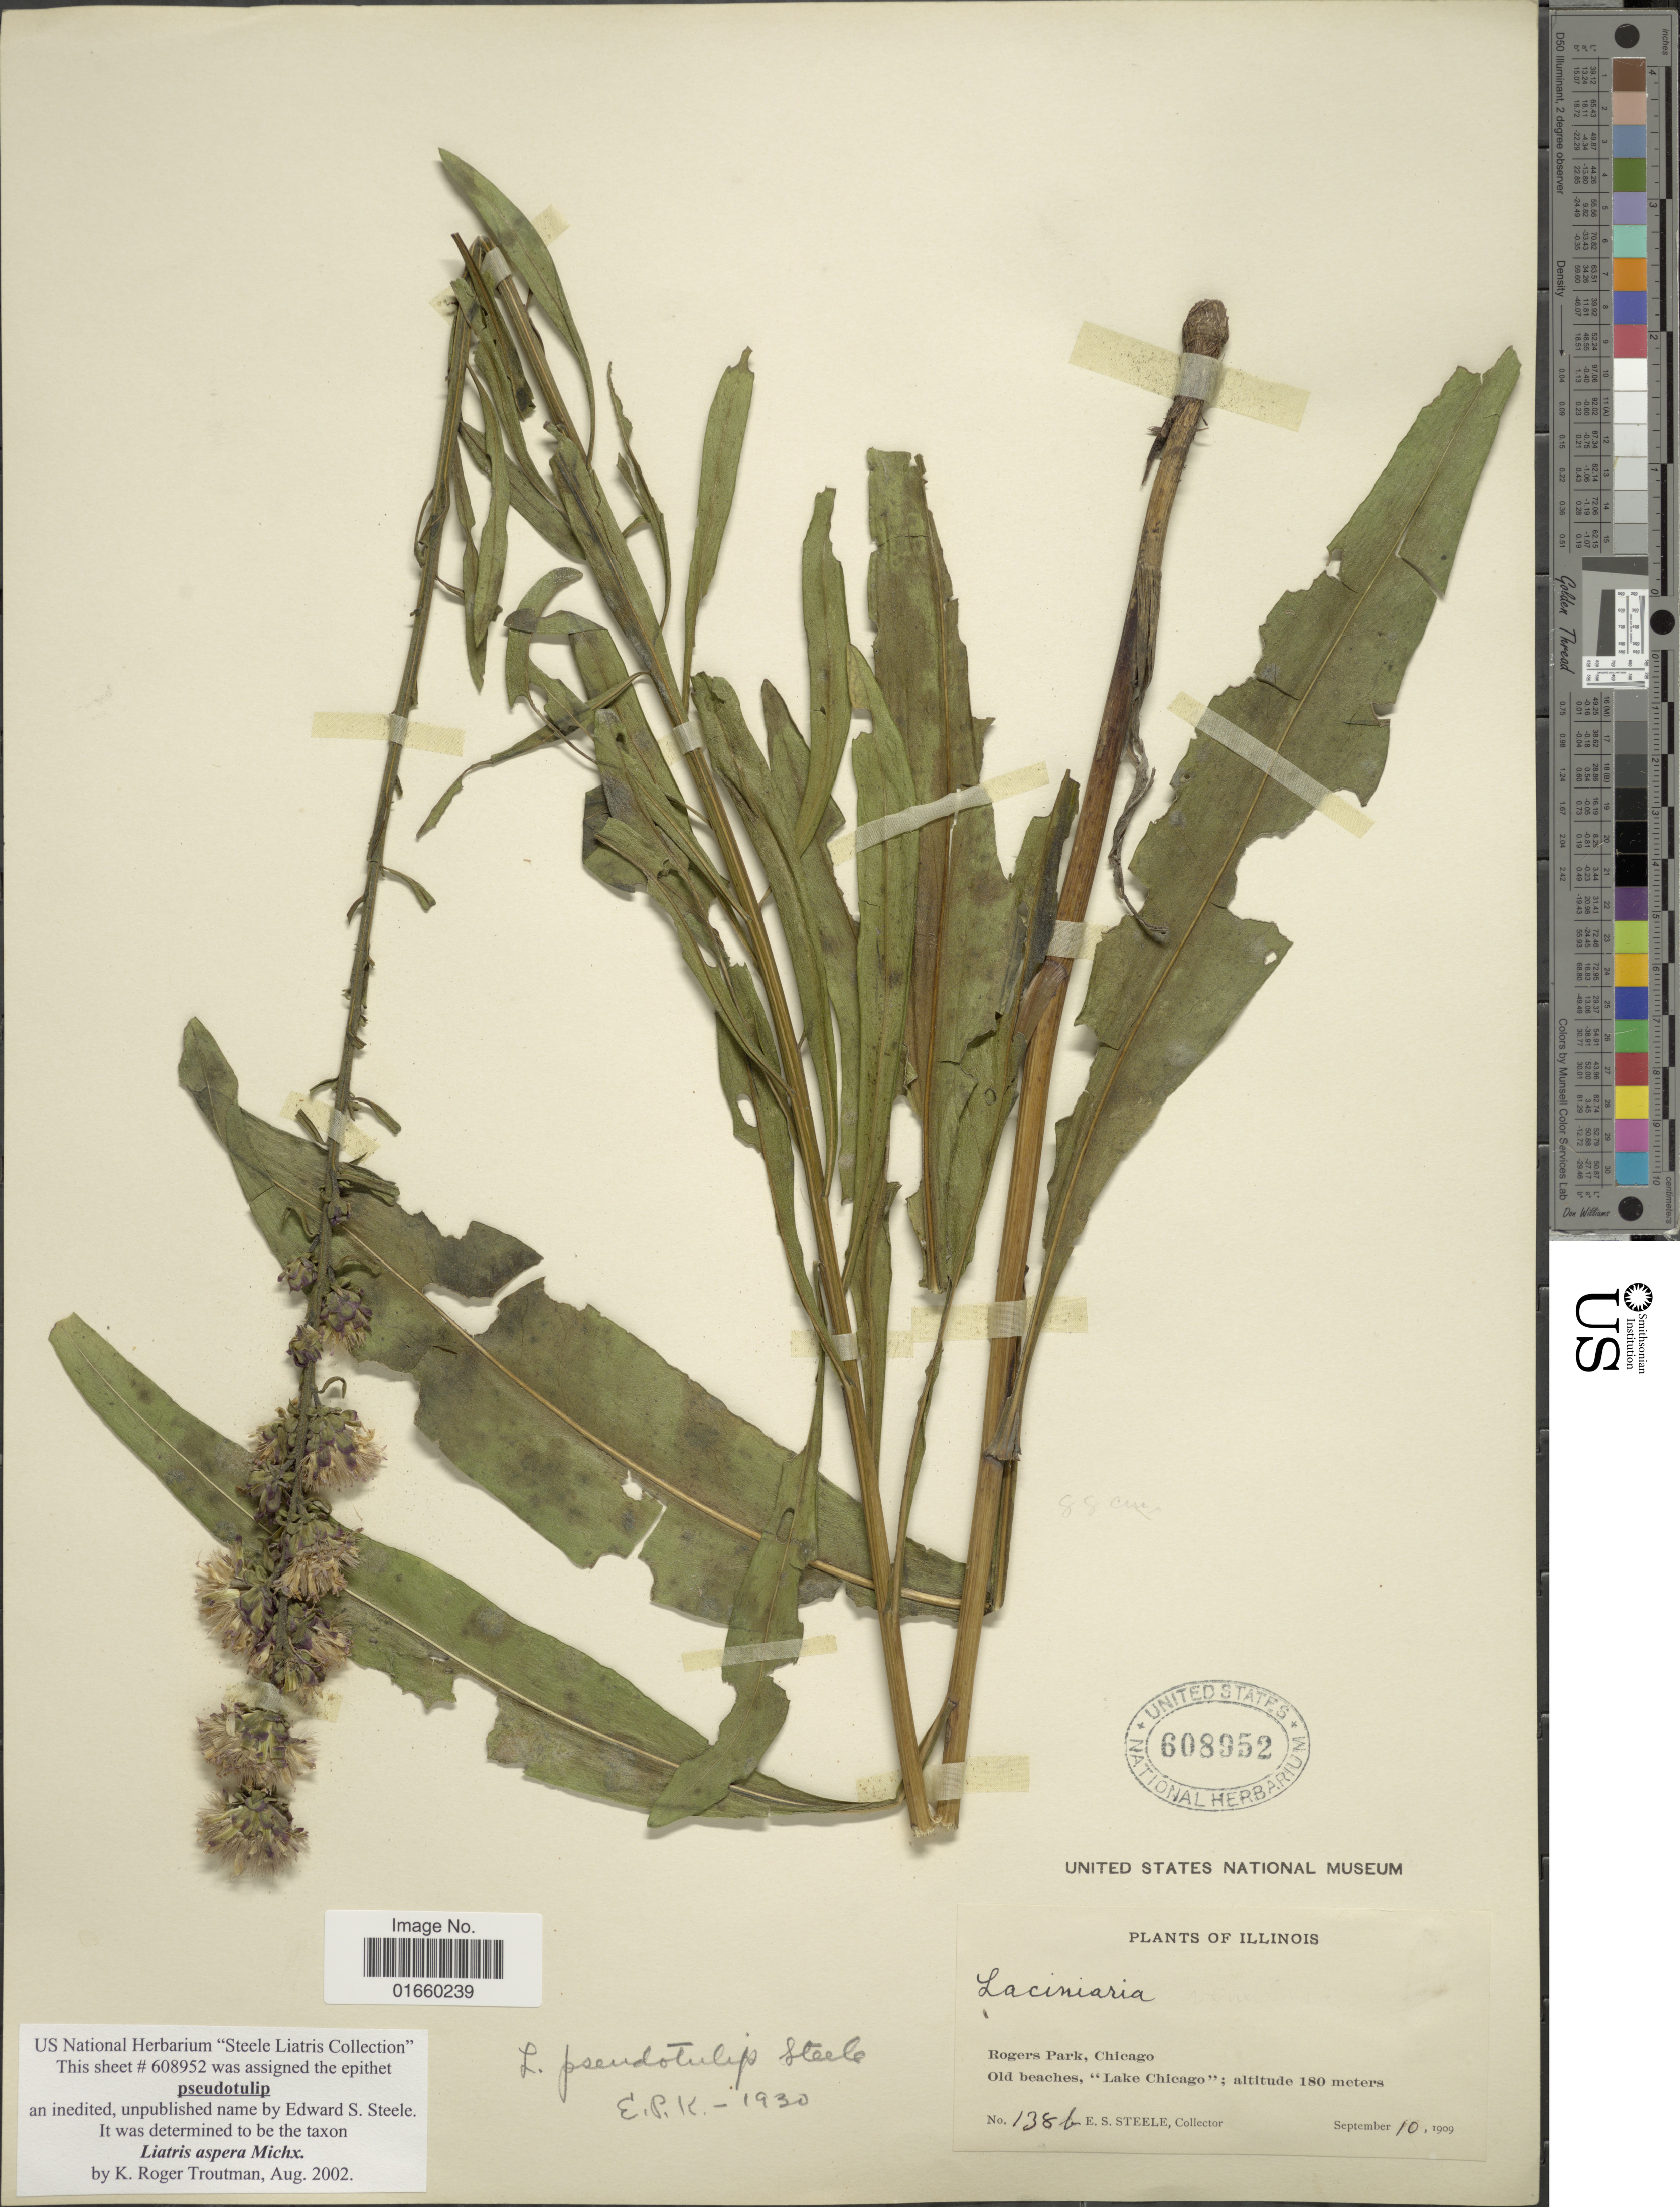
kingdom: Plantae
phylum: Tracheophyta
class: Magnoliopsida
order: Asterales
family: Asteraceae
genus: Liatris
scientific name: Liatris aspera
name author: Michx.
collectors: E. Steele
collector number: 138b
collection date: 1909-09-10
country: United States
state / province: Illinois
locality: Rogers Park, Chicago, Old beaches, "Lake Chicago"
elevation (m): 180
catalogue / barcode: US 608952